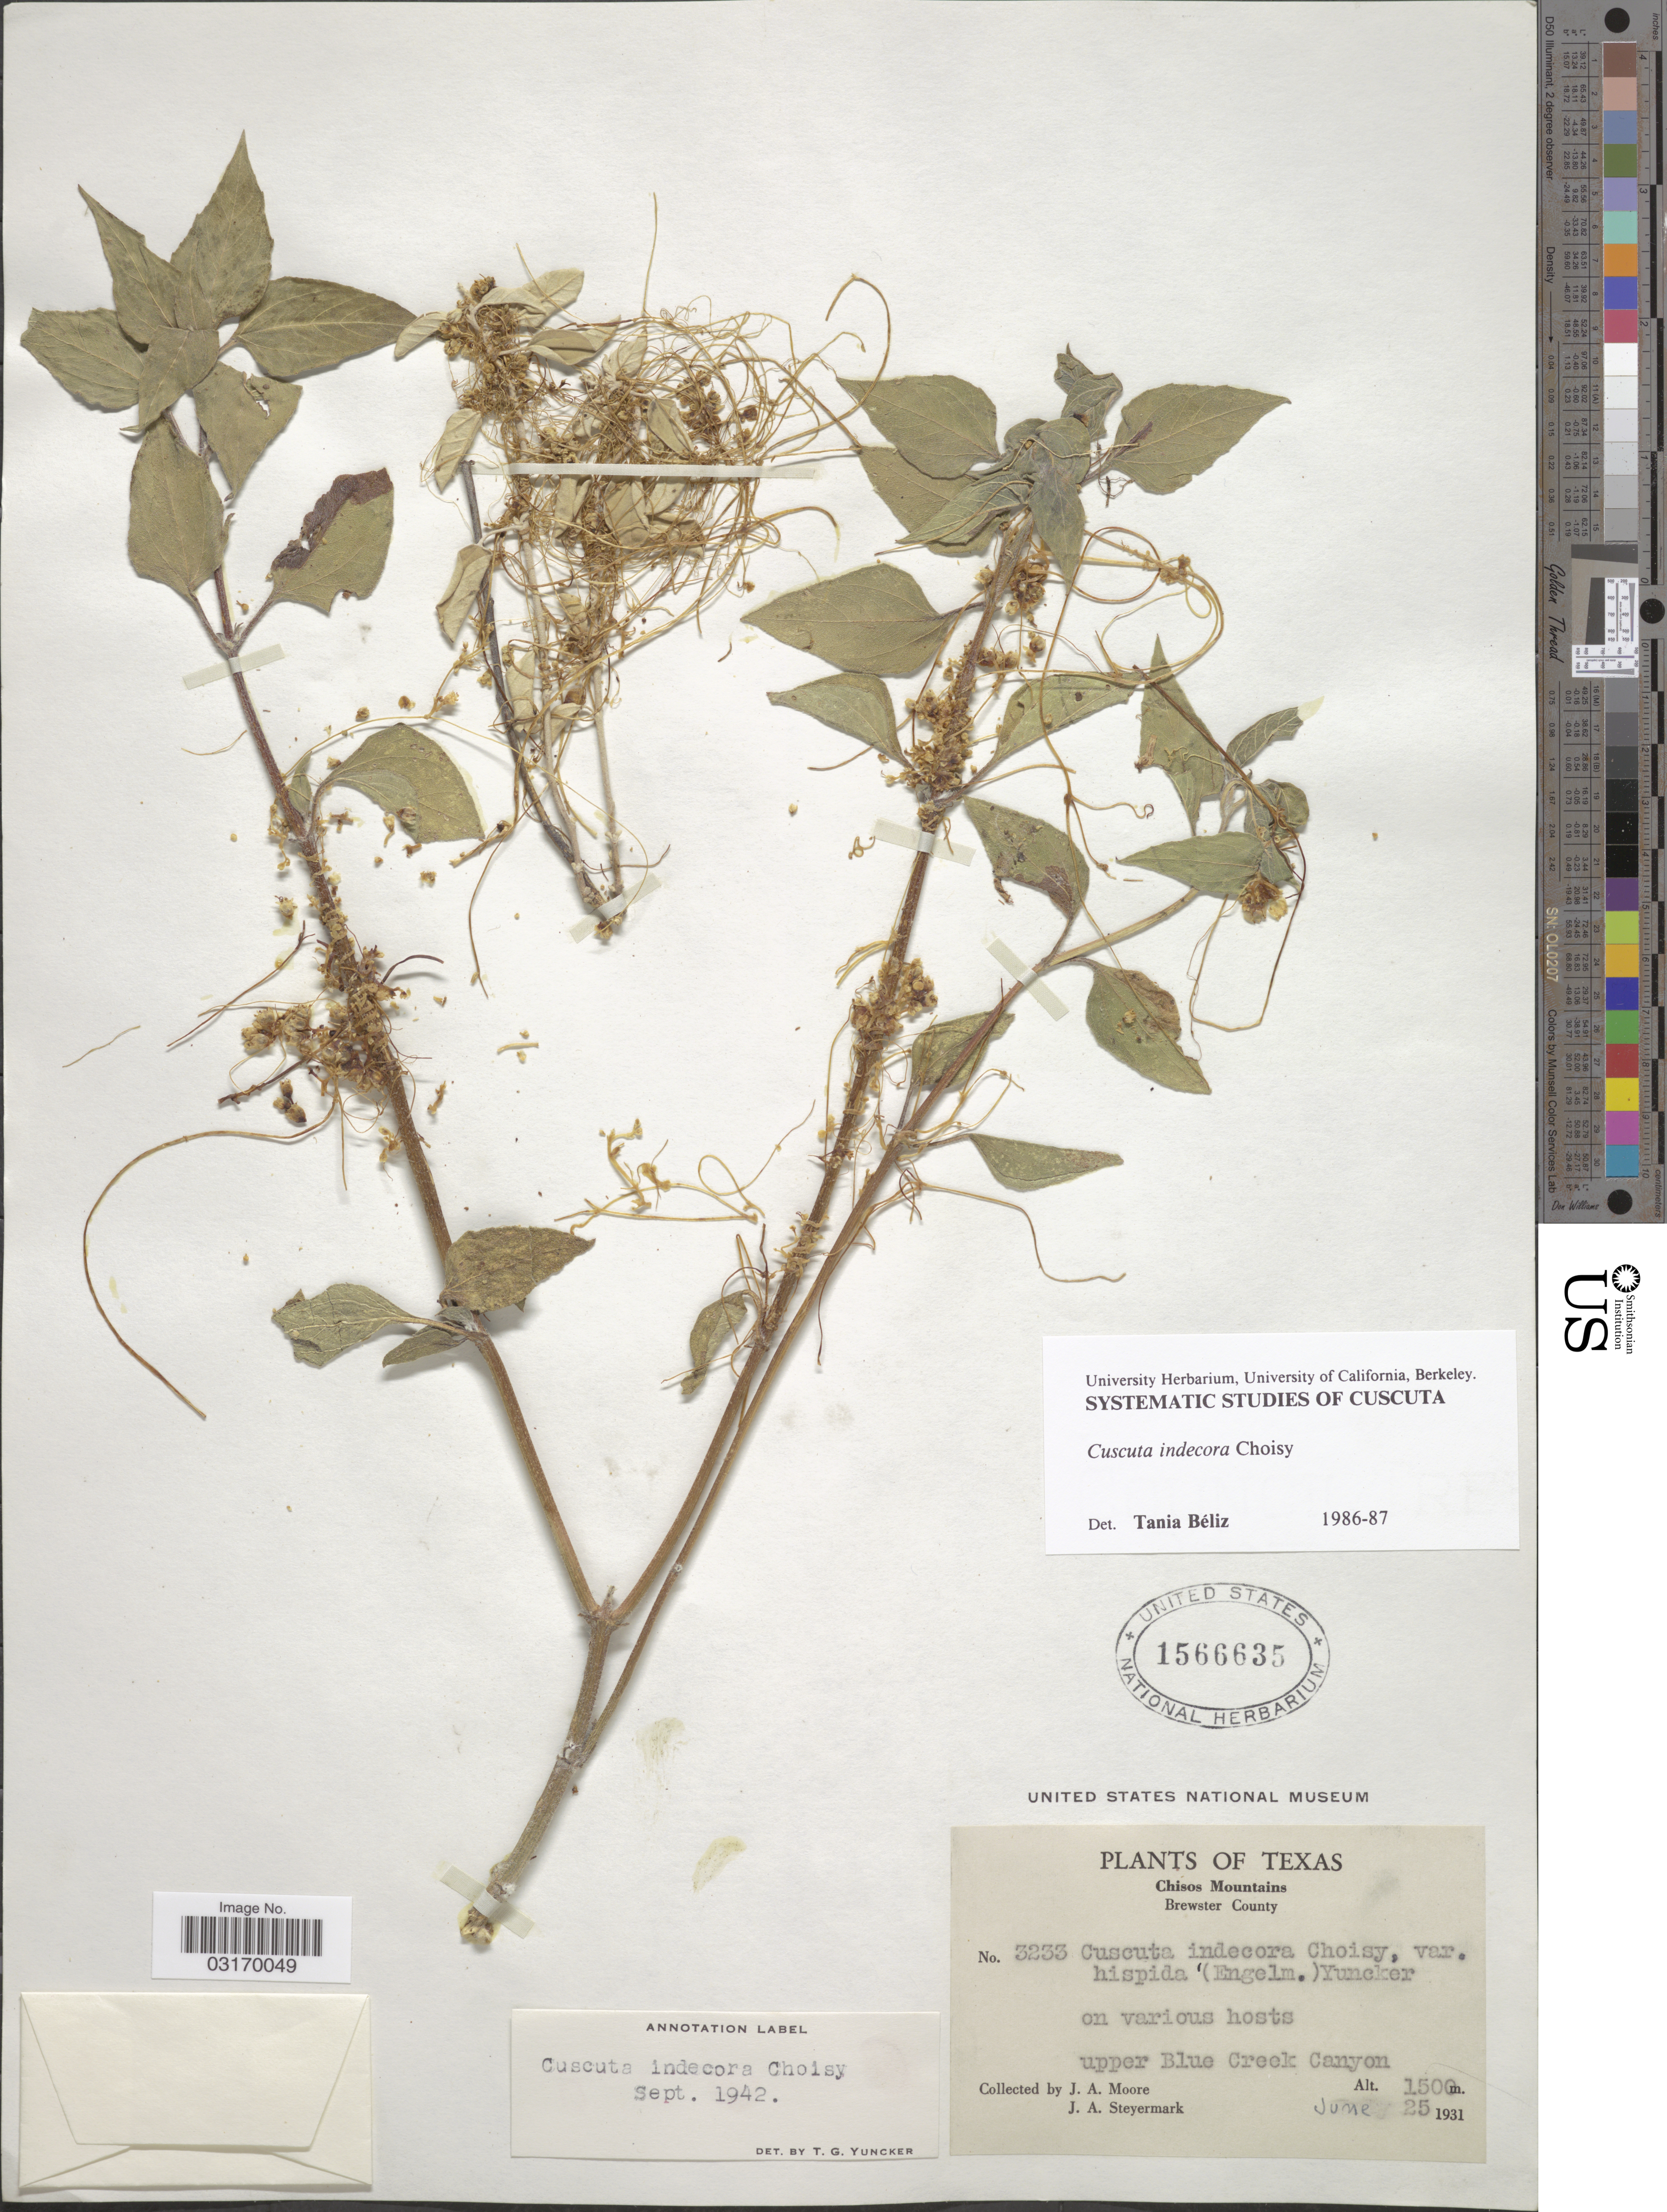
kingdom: Plantae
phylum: Tracheophyta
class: Magnoliopsida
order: Solanales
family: Convolvulaceae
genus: Cuscuta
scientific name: Cuscuta indecora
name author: Choisy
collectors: J. A. Moore & J. Steyermark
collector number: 3233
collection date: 1931-06-25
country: United States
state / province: Texas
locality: Chisos Mountains. Brewster County. Upper Blue Creek Canyon.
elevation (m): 1500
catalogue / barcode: US 1566635